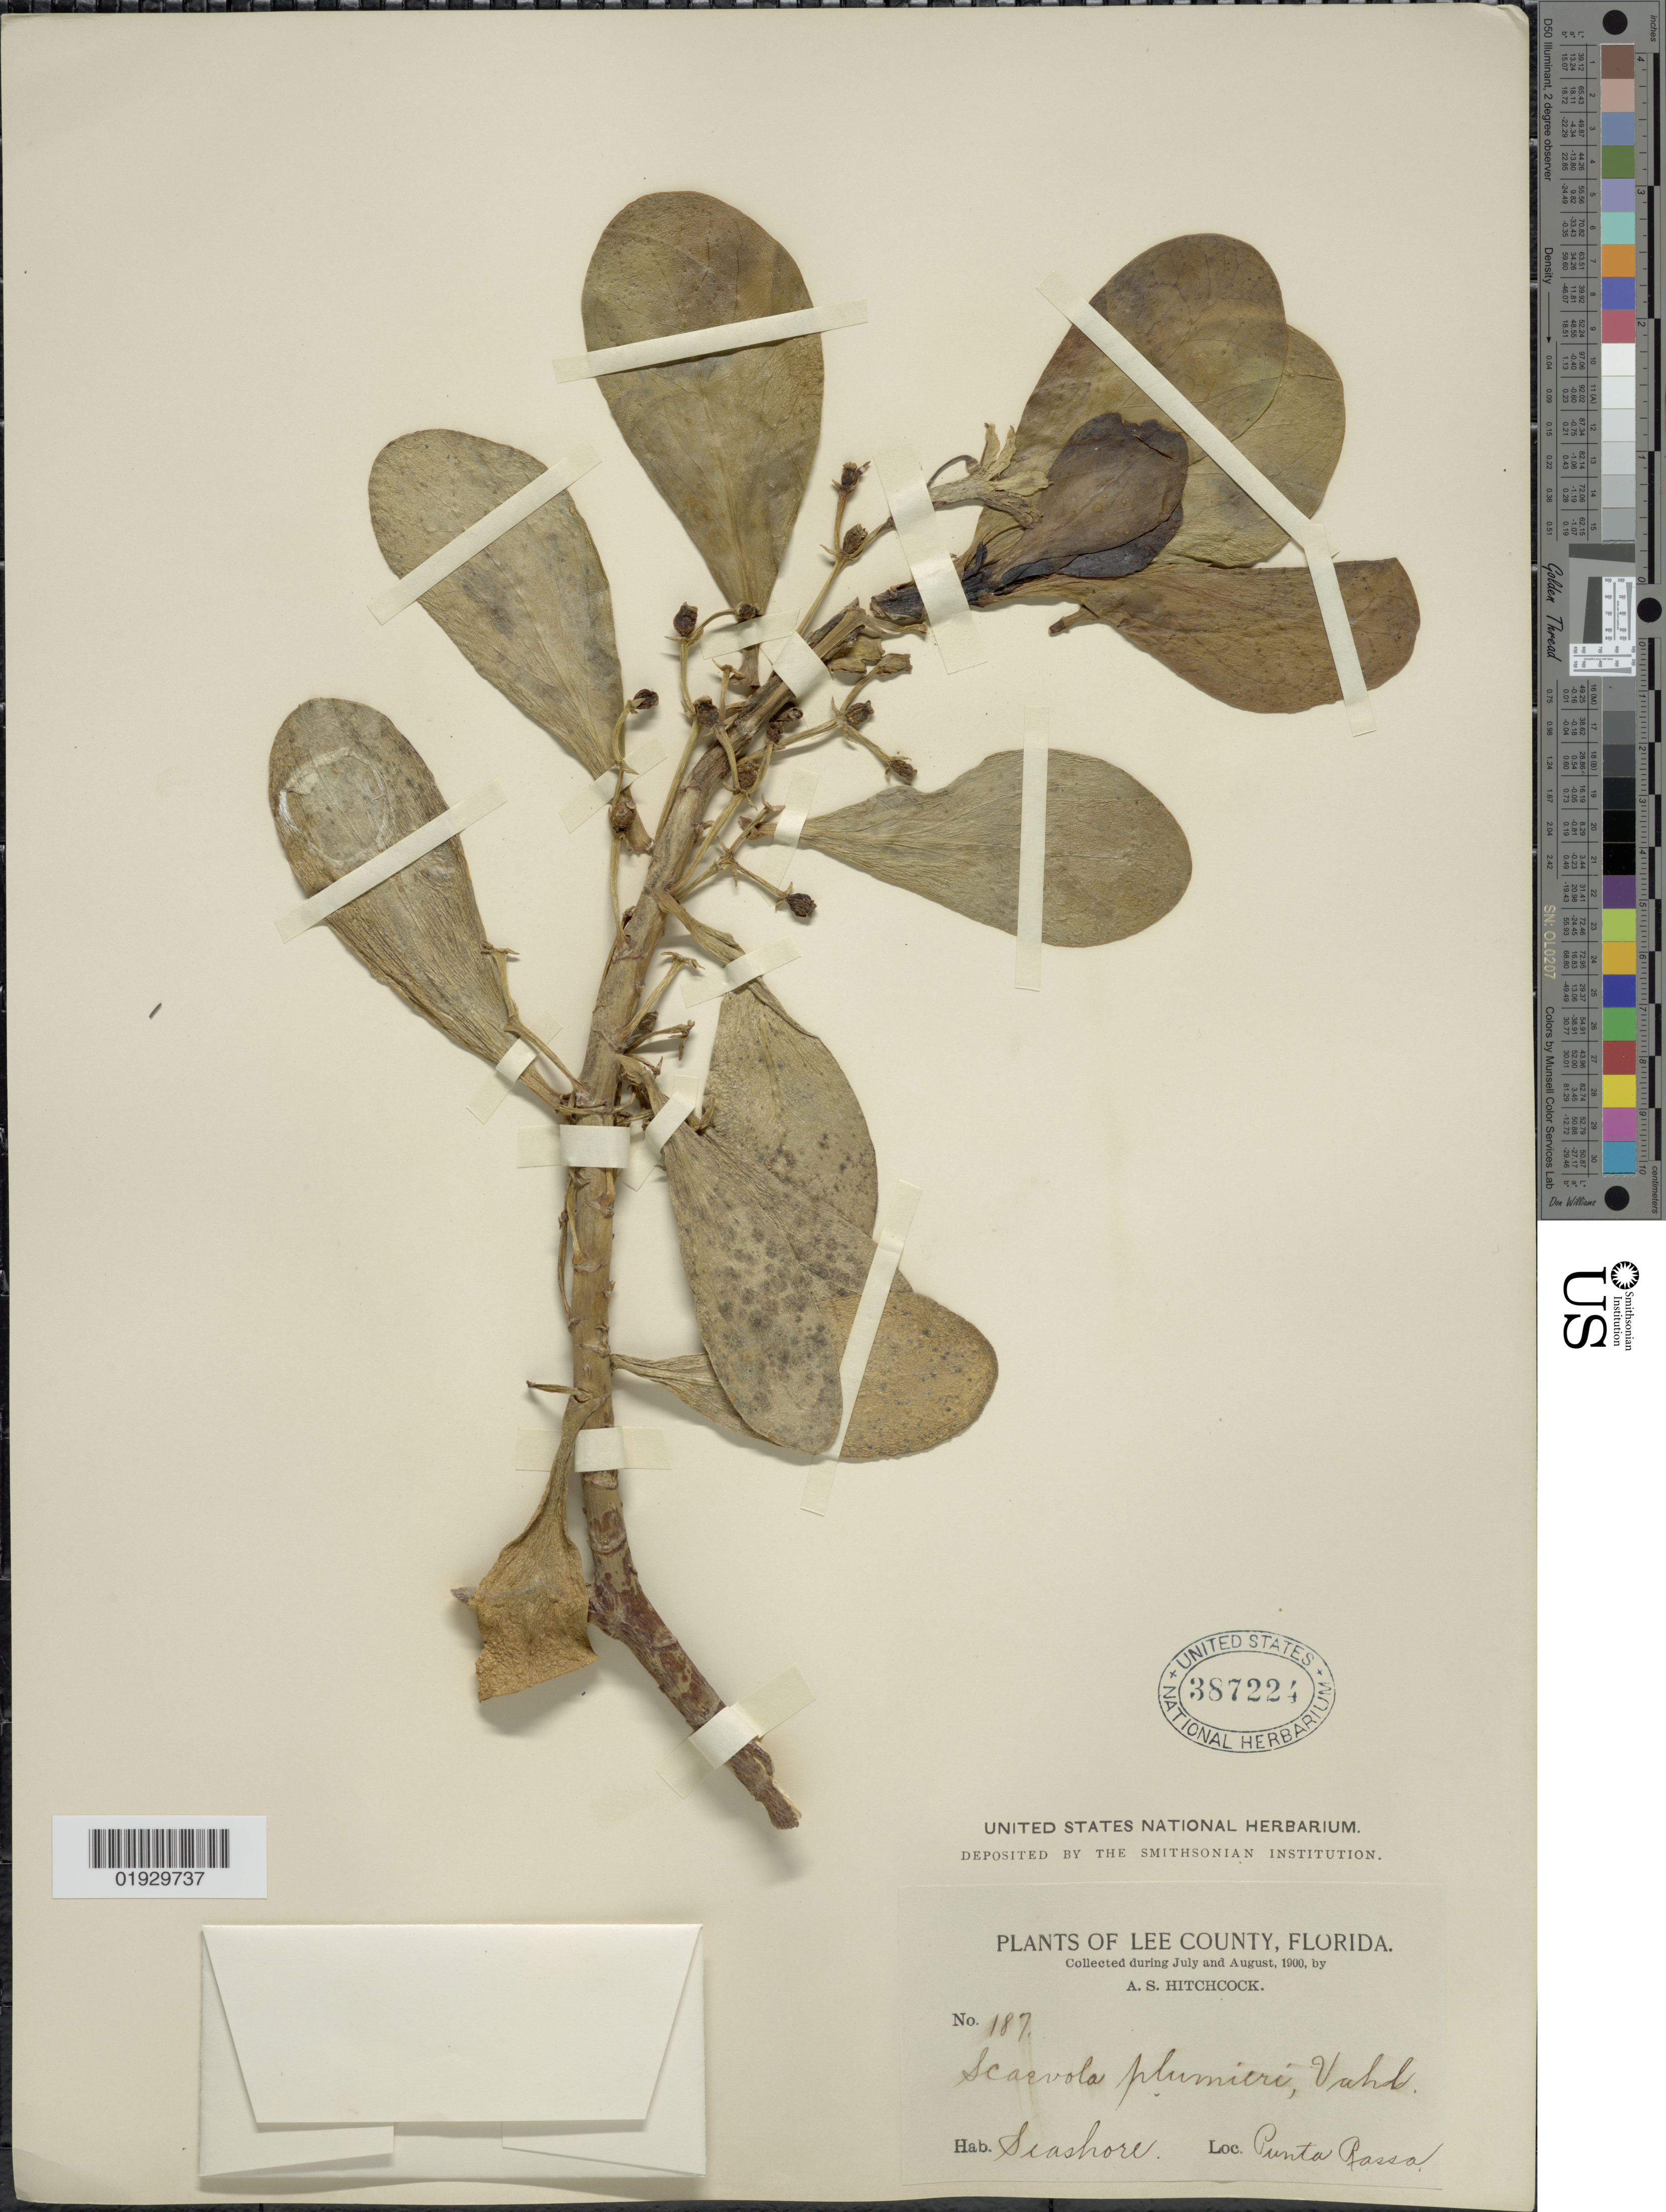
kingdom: Plantae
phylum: Tracheophyta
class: Magnoliopsida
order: Asterales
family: Goodeniaceae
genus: Scaevola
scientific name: Scaevola plumieri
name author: (L.) Vahl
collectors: A. S. Hitchcock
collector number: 187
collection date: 1900-07/1900-08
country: United States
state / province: Florida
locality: Lee County. Seashore. Punta Passa.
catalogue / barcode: US 387224